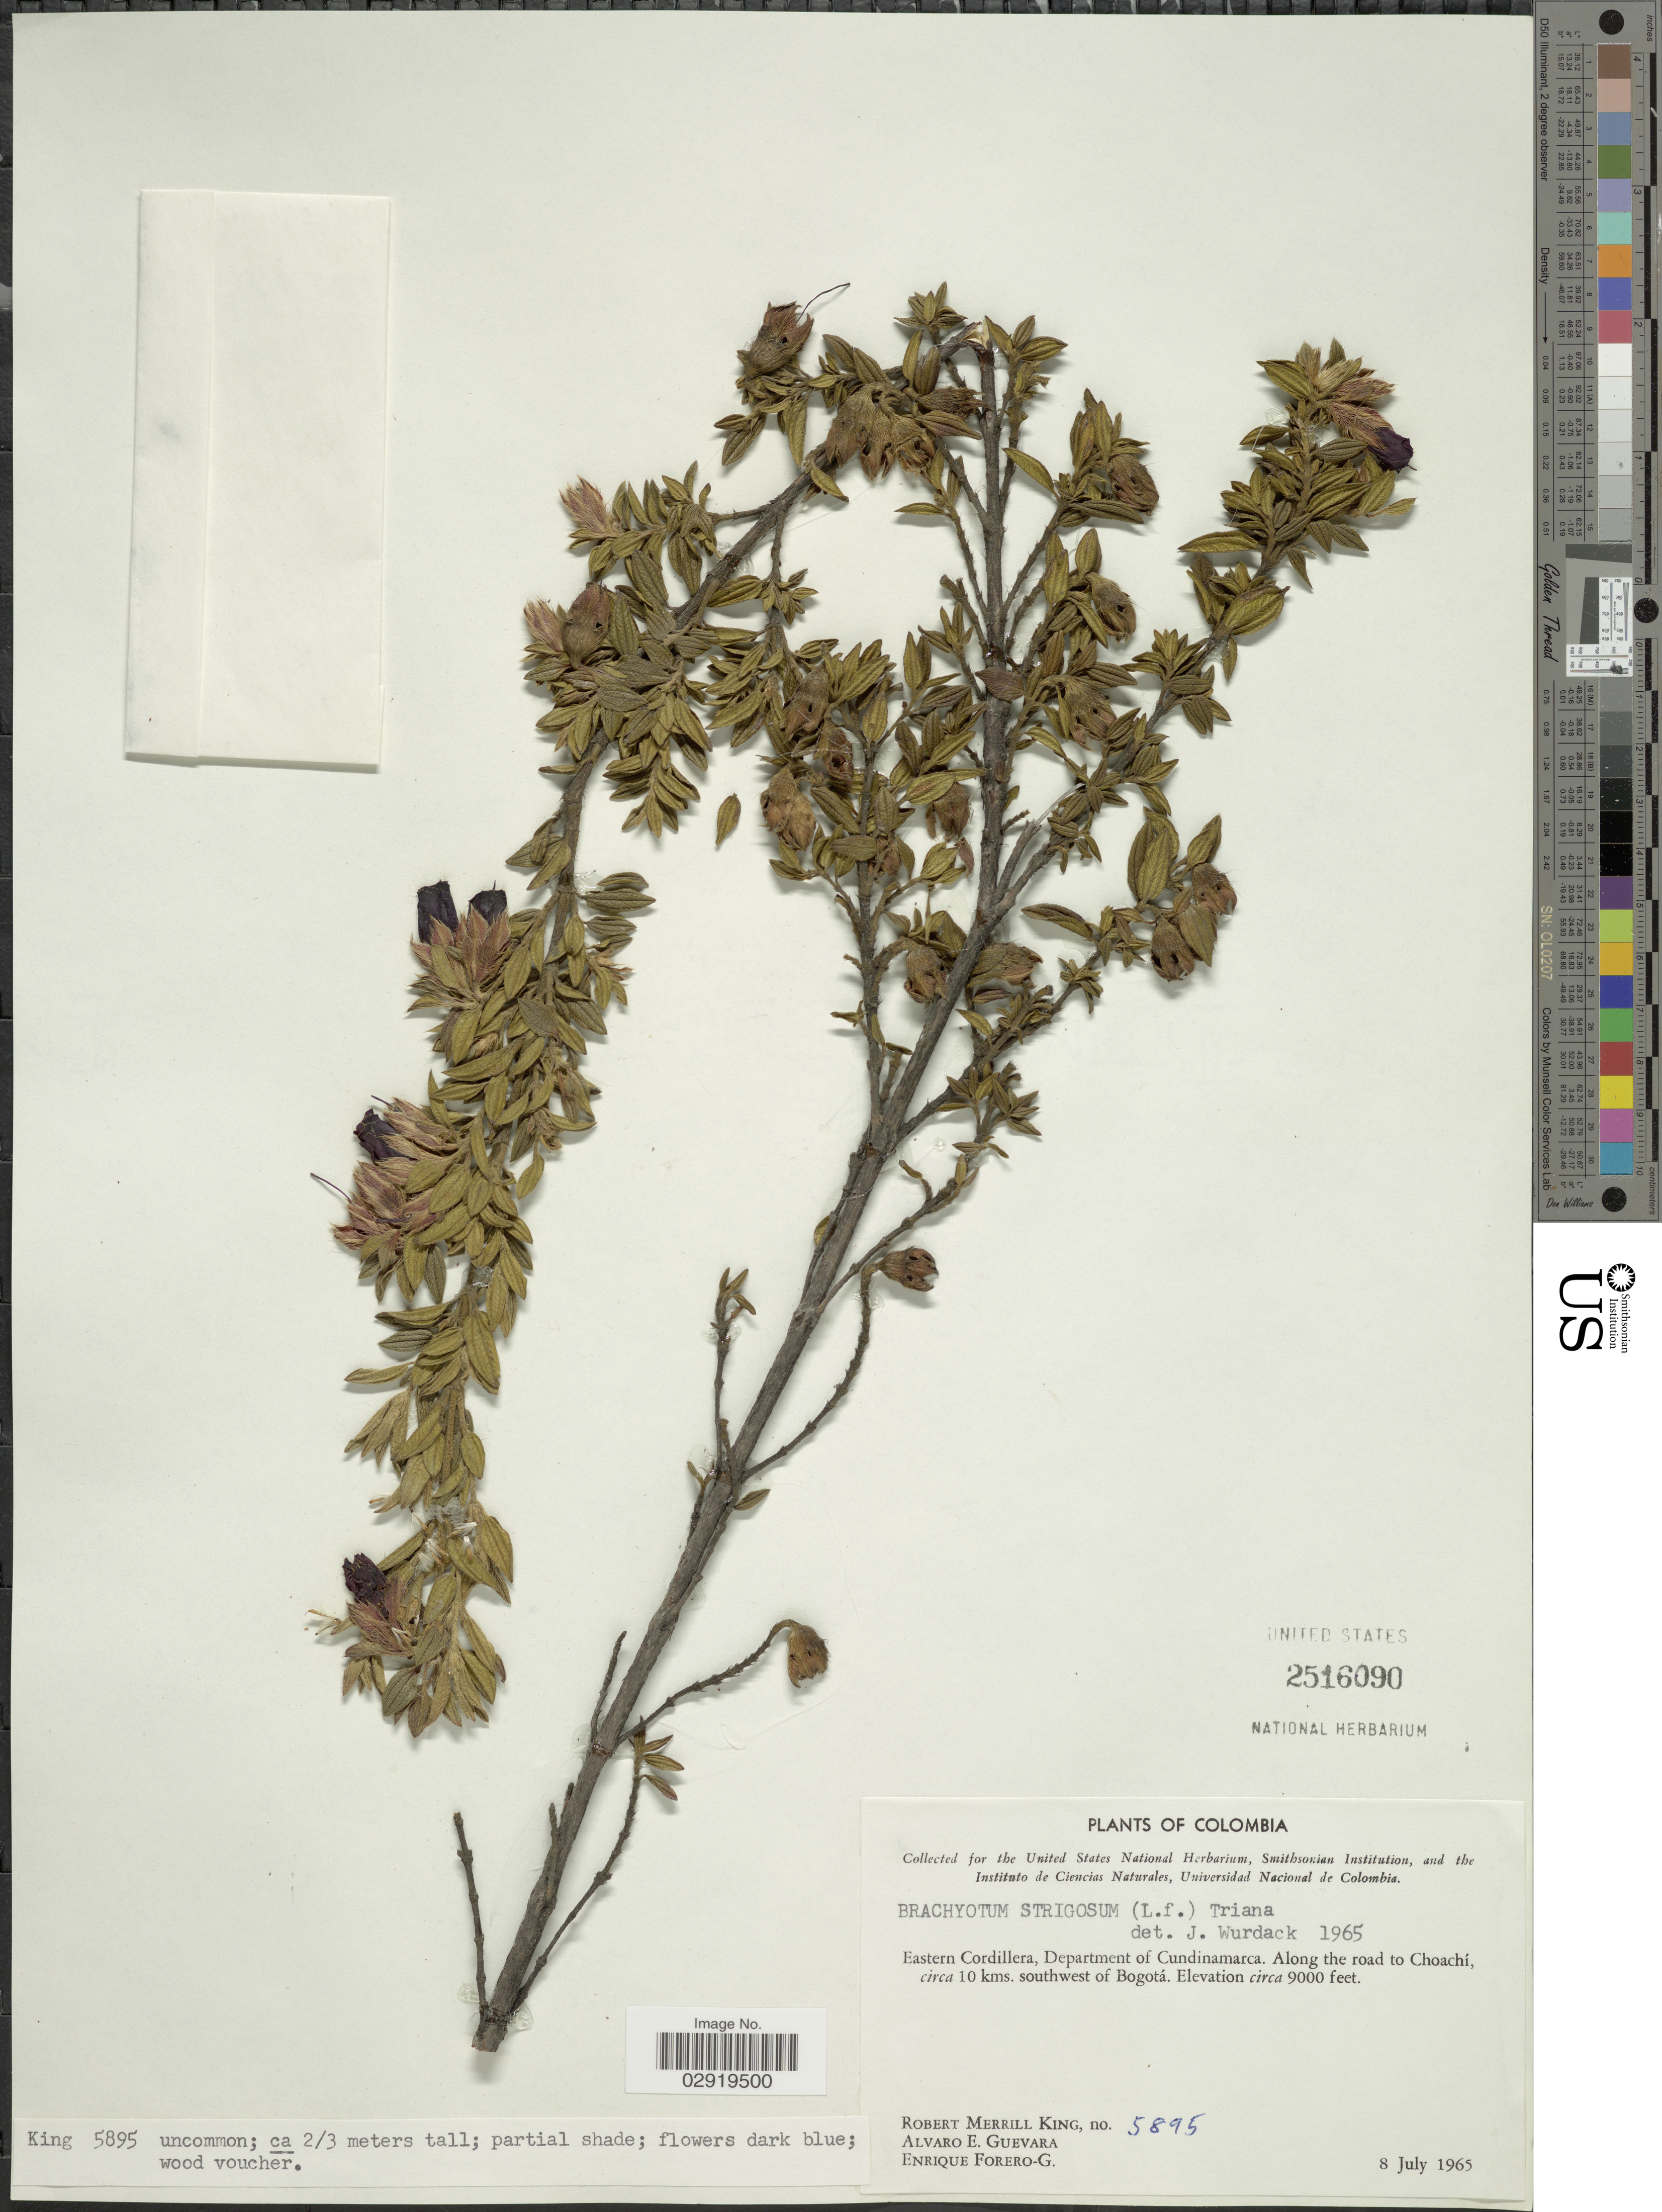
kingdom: Plantae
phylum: Tracheophyta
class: Magnoliopsida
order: Myrtales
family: Melastomataceae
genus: Brachyotum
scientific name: Brachyotum strigosum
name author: (L. f.) Triana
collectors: R. M. King, A. E. Guevara & E. Forero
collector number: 5895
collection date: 1965-07-08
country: Colombia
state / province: Cundinamarca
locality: Eastern Cordillera, Department of Cundinamarca. Along the road to Choachí, circa 10 kms. southwest of Bogotá.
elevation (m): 2743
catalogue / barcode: US 2516090